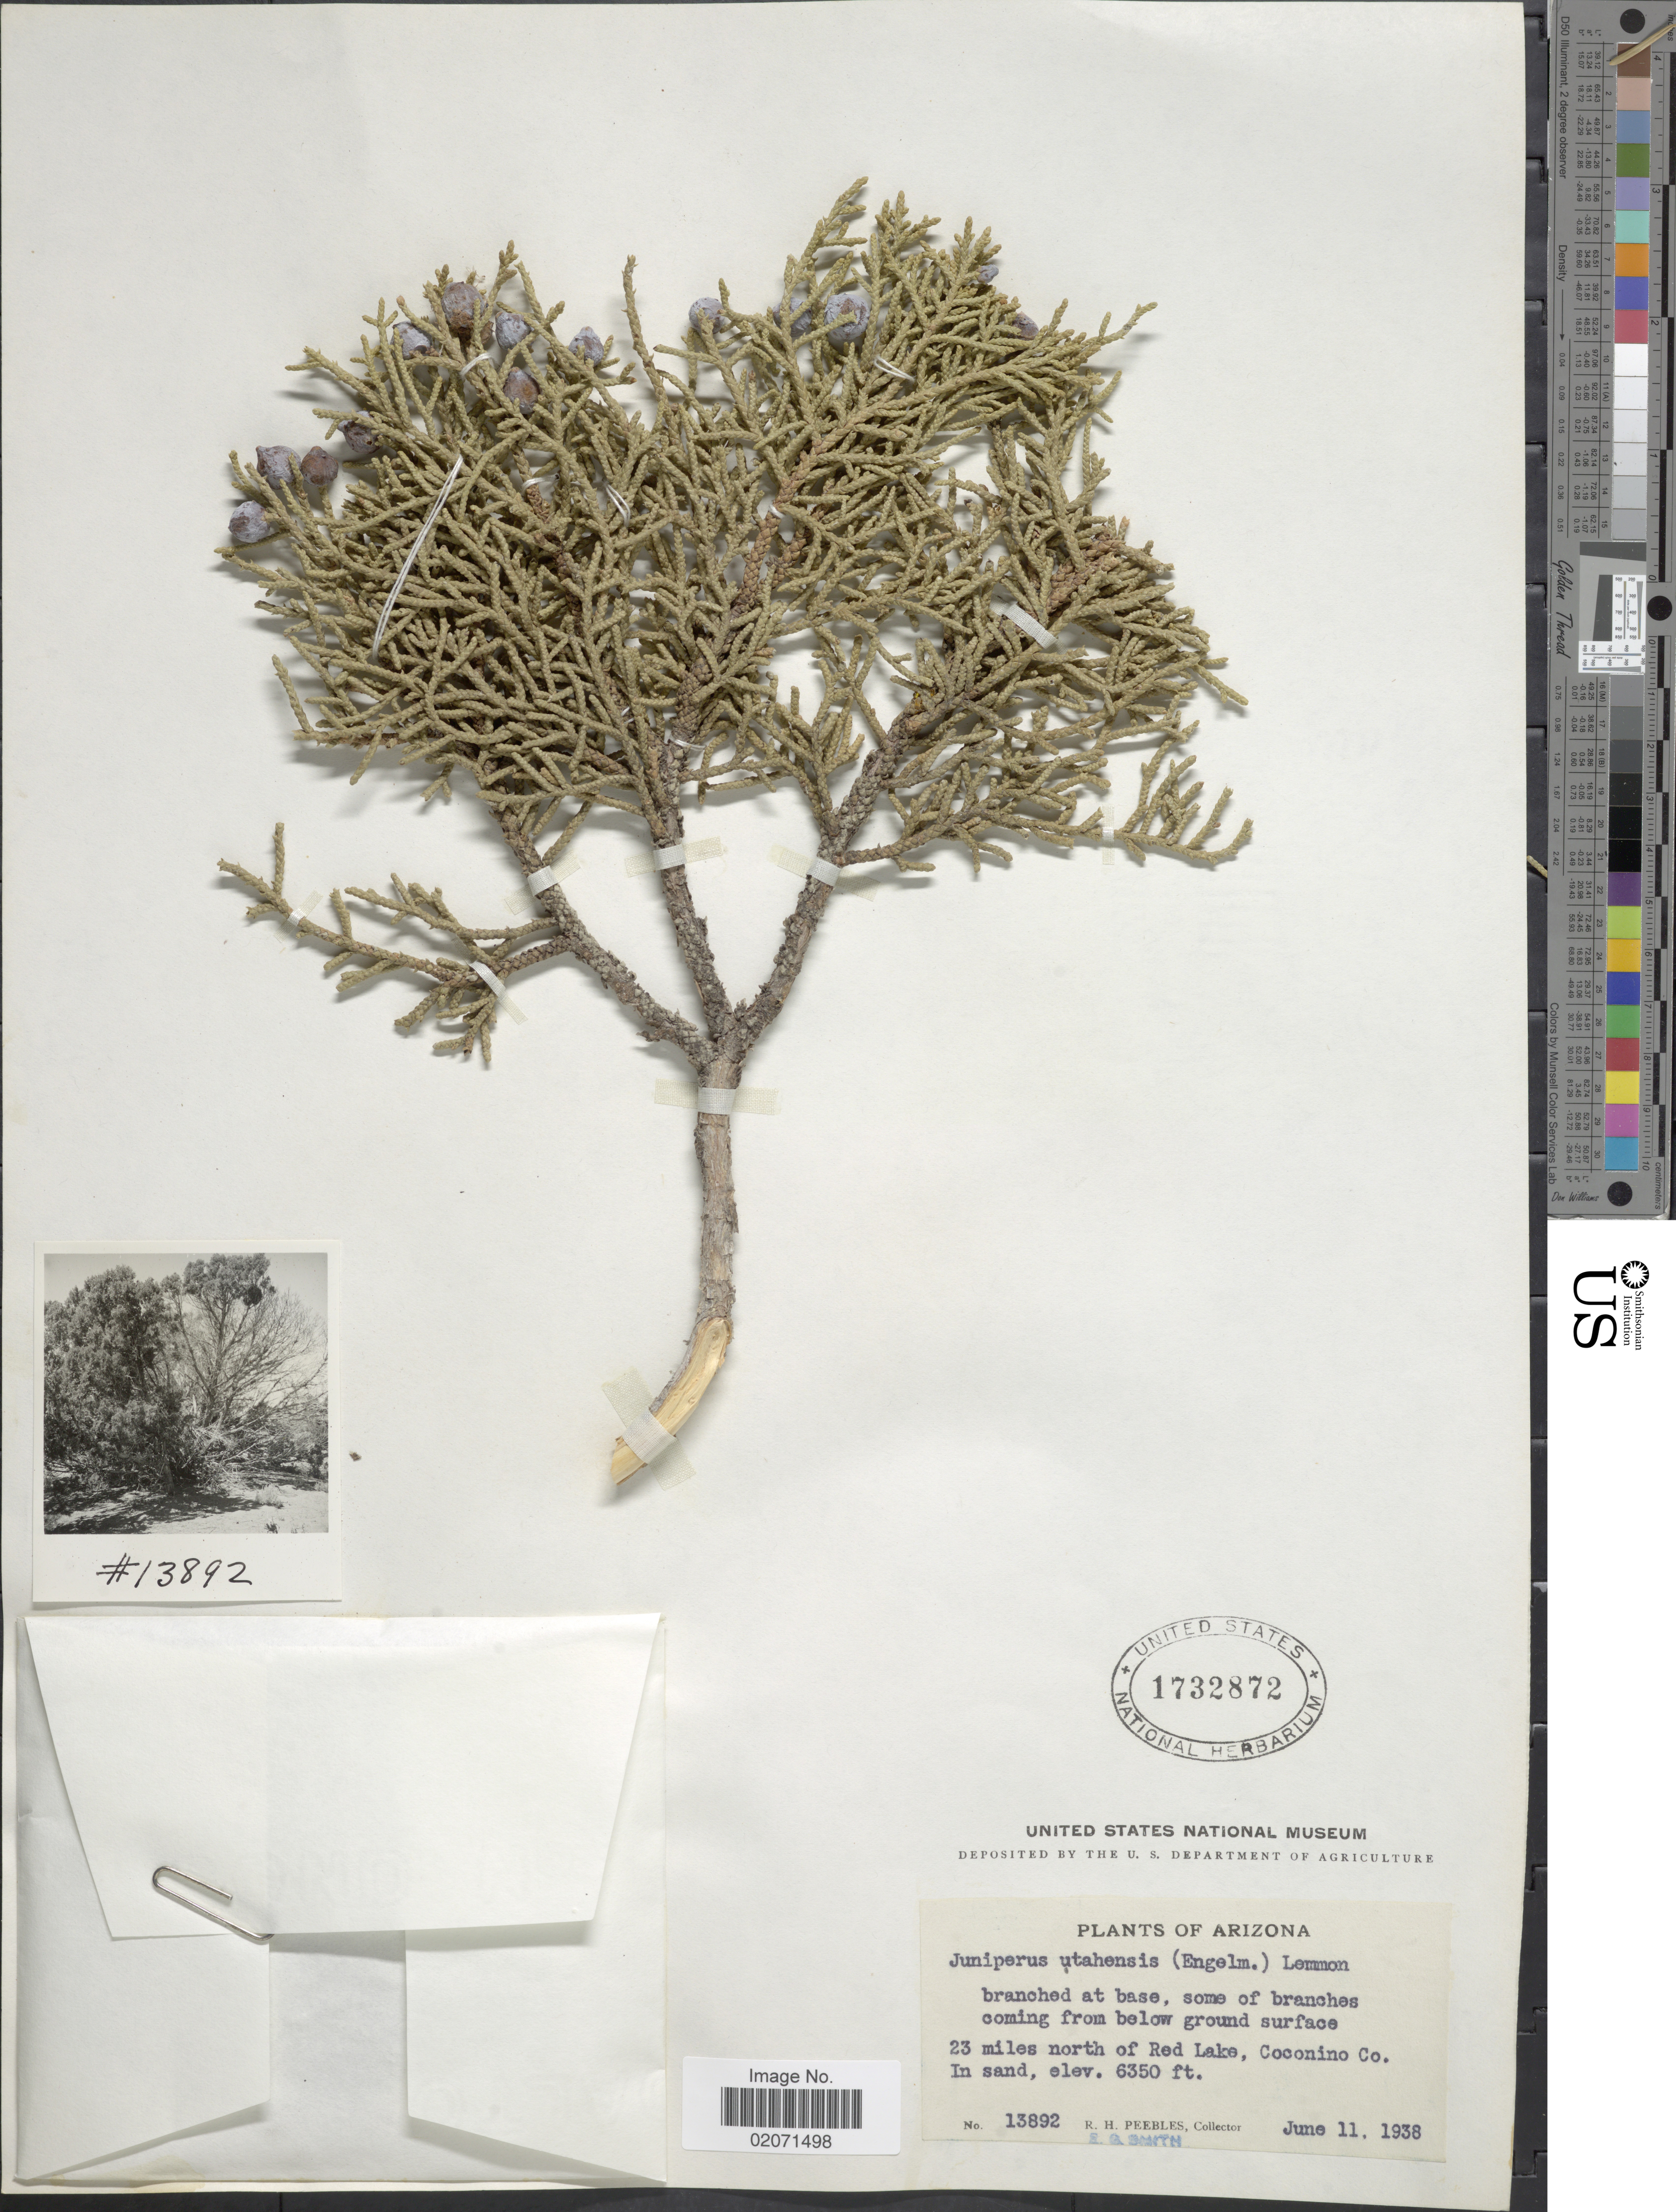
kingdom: Plantae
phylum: Tracheophyta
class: Pinopsida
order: Pinales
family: Cupressaceae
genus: Juniperus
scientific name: Juniperus osteosperma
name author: (Torr.) Little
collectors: R. H. Peebles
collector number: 13892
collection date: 1938-06-11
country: United States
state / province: Arizona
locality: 23 miles north of Red Lake, Coconino Co.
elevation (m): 1935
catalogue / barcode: US 1732872